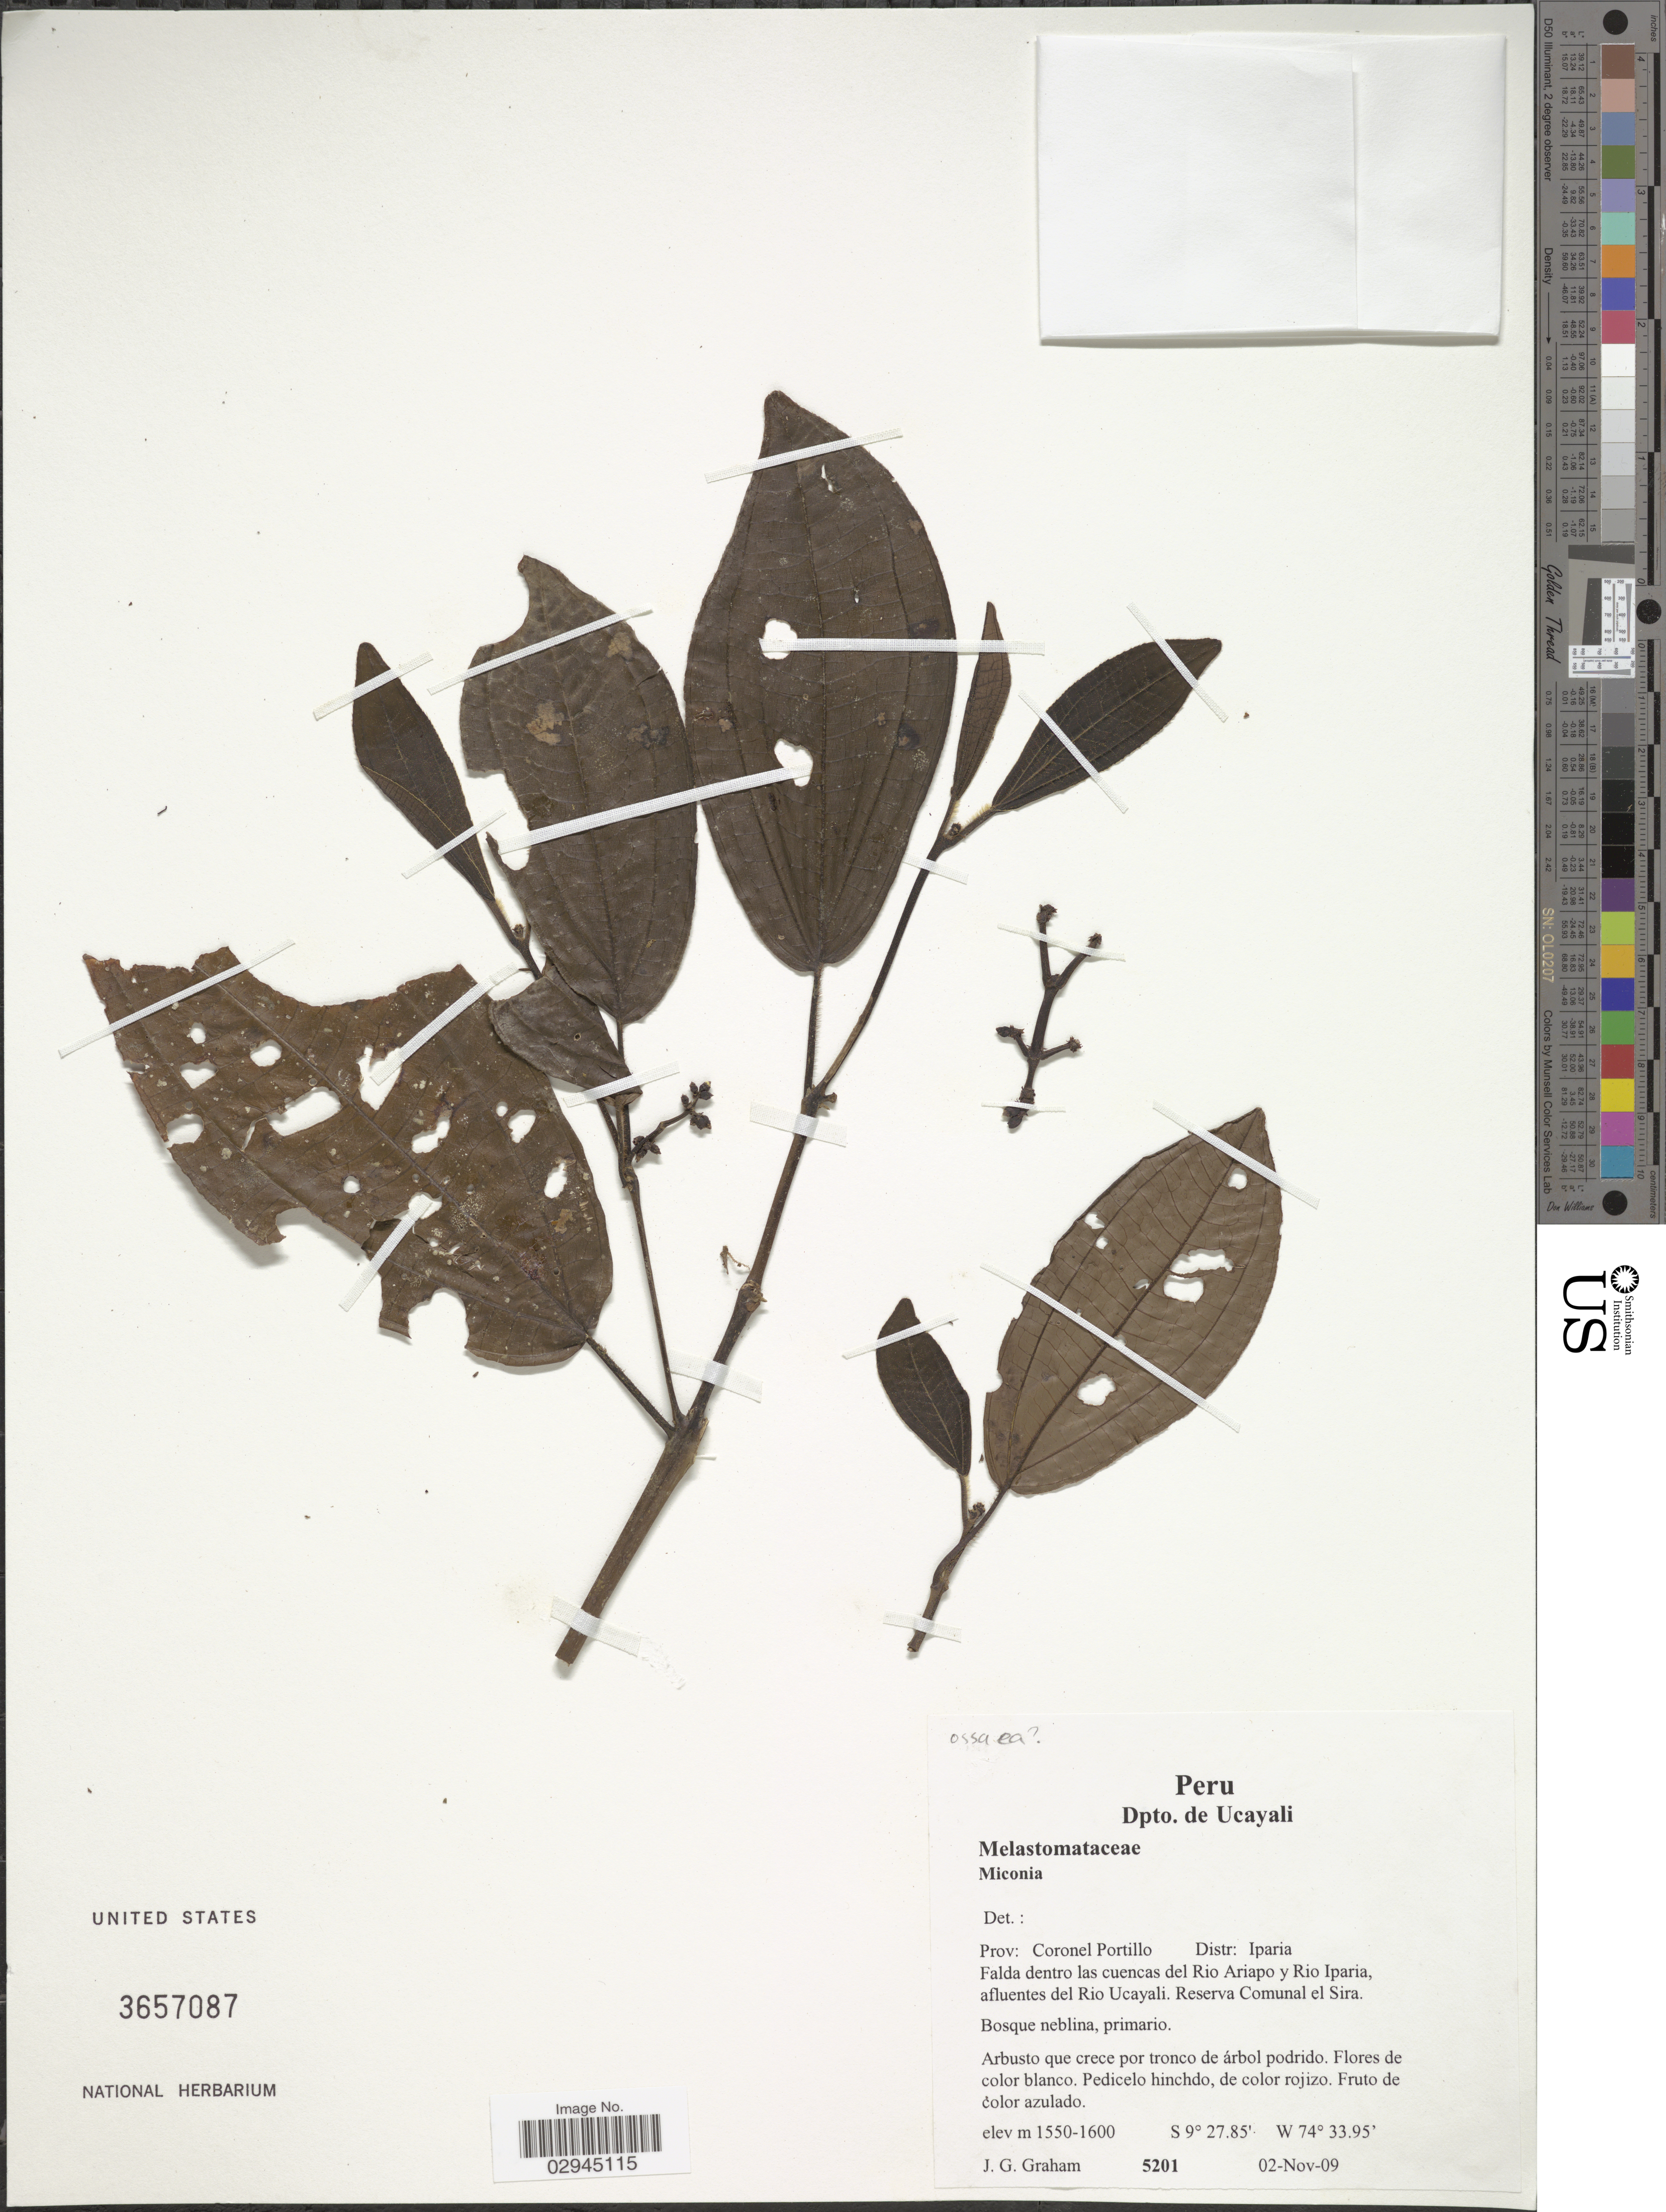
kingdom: Plantae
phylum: Tracheophyta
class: Magnoliopsida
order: Myrtales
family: Melastomataceae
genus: Miconia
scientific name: Miconia sp.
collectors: J. Graham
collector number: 5201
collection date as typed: Transcribed d/m/y: 2/11/9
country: Peru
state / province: Ucayali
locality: Dpto. de Ucayali. Prov: Coronel Portillo Distr: Iparia. Falda dentro las cuencas del Rio Ariapo y Rio Iparia, afluentes del Rio Ucayali. Reserva Comunal el Sira.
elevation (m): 1550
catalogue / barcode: US 3657087